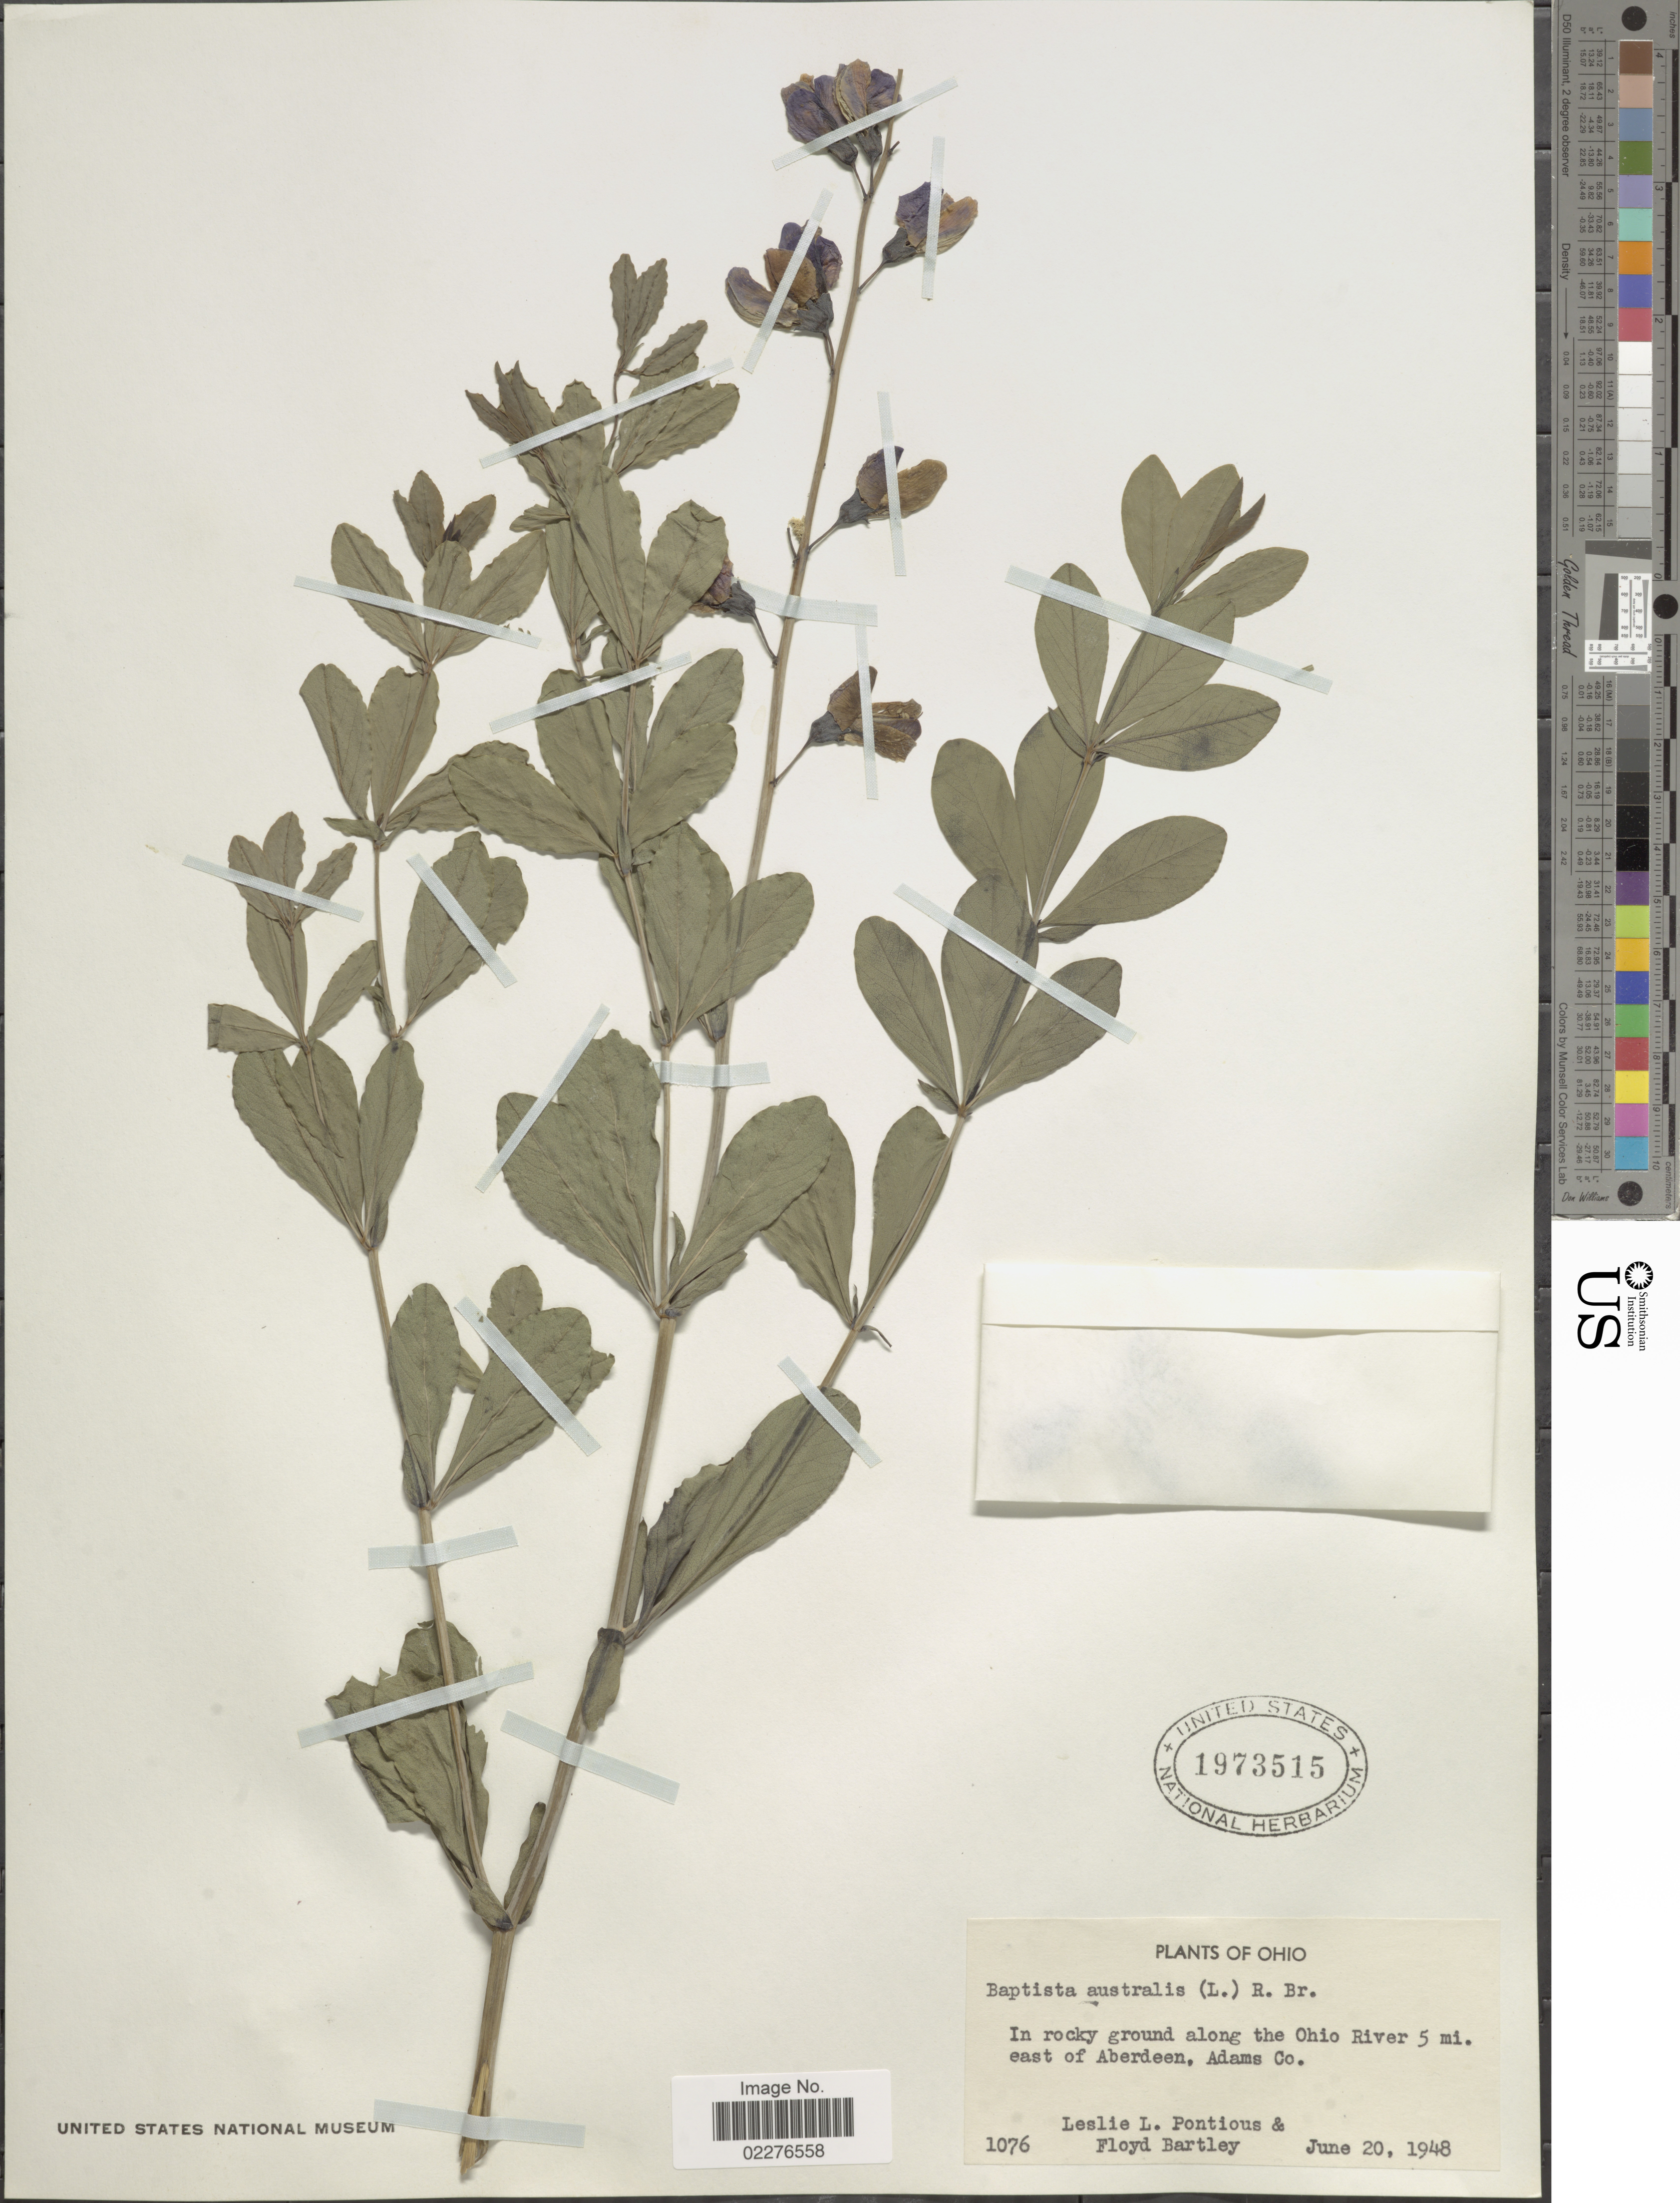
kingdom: Plantae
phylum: Tracheophyta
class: Magnoliopsida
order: Fabales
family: Fabaceae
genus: Baptisia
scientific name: Baptisia australis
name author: (L.) R. Br.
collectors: L. Pontius & F. Bartley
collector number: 1076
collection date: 1948-06-20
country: United States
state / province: Ohio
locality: In rocky ground along the Ohio River 5 mi east of Aberdeen, Adams Co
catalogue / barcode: US 1973515